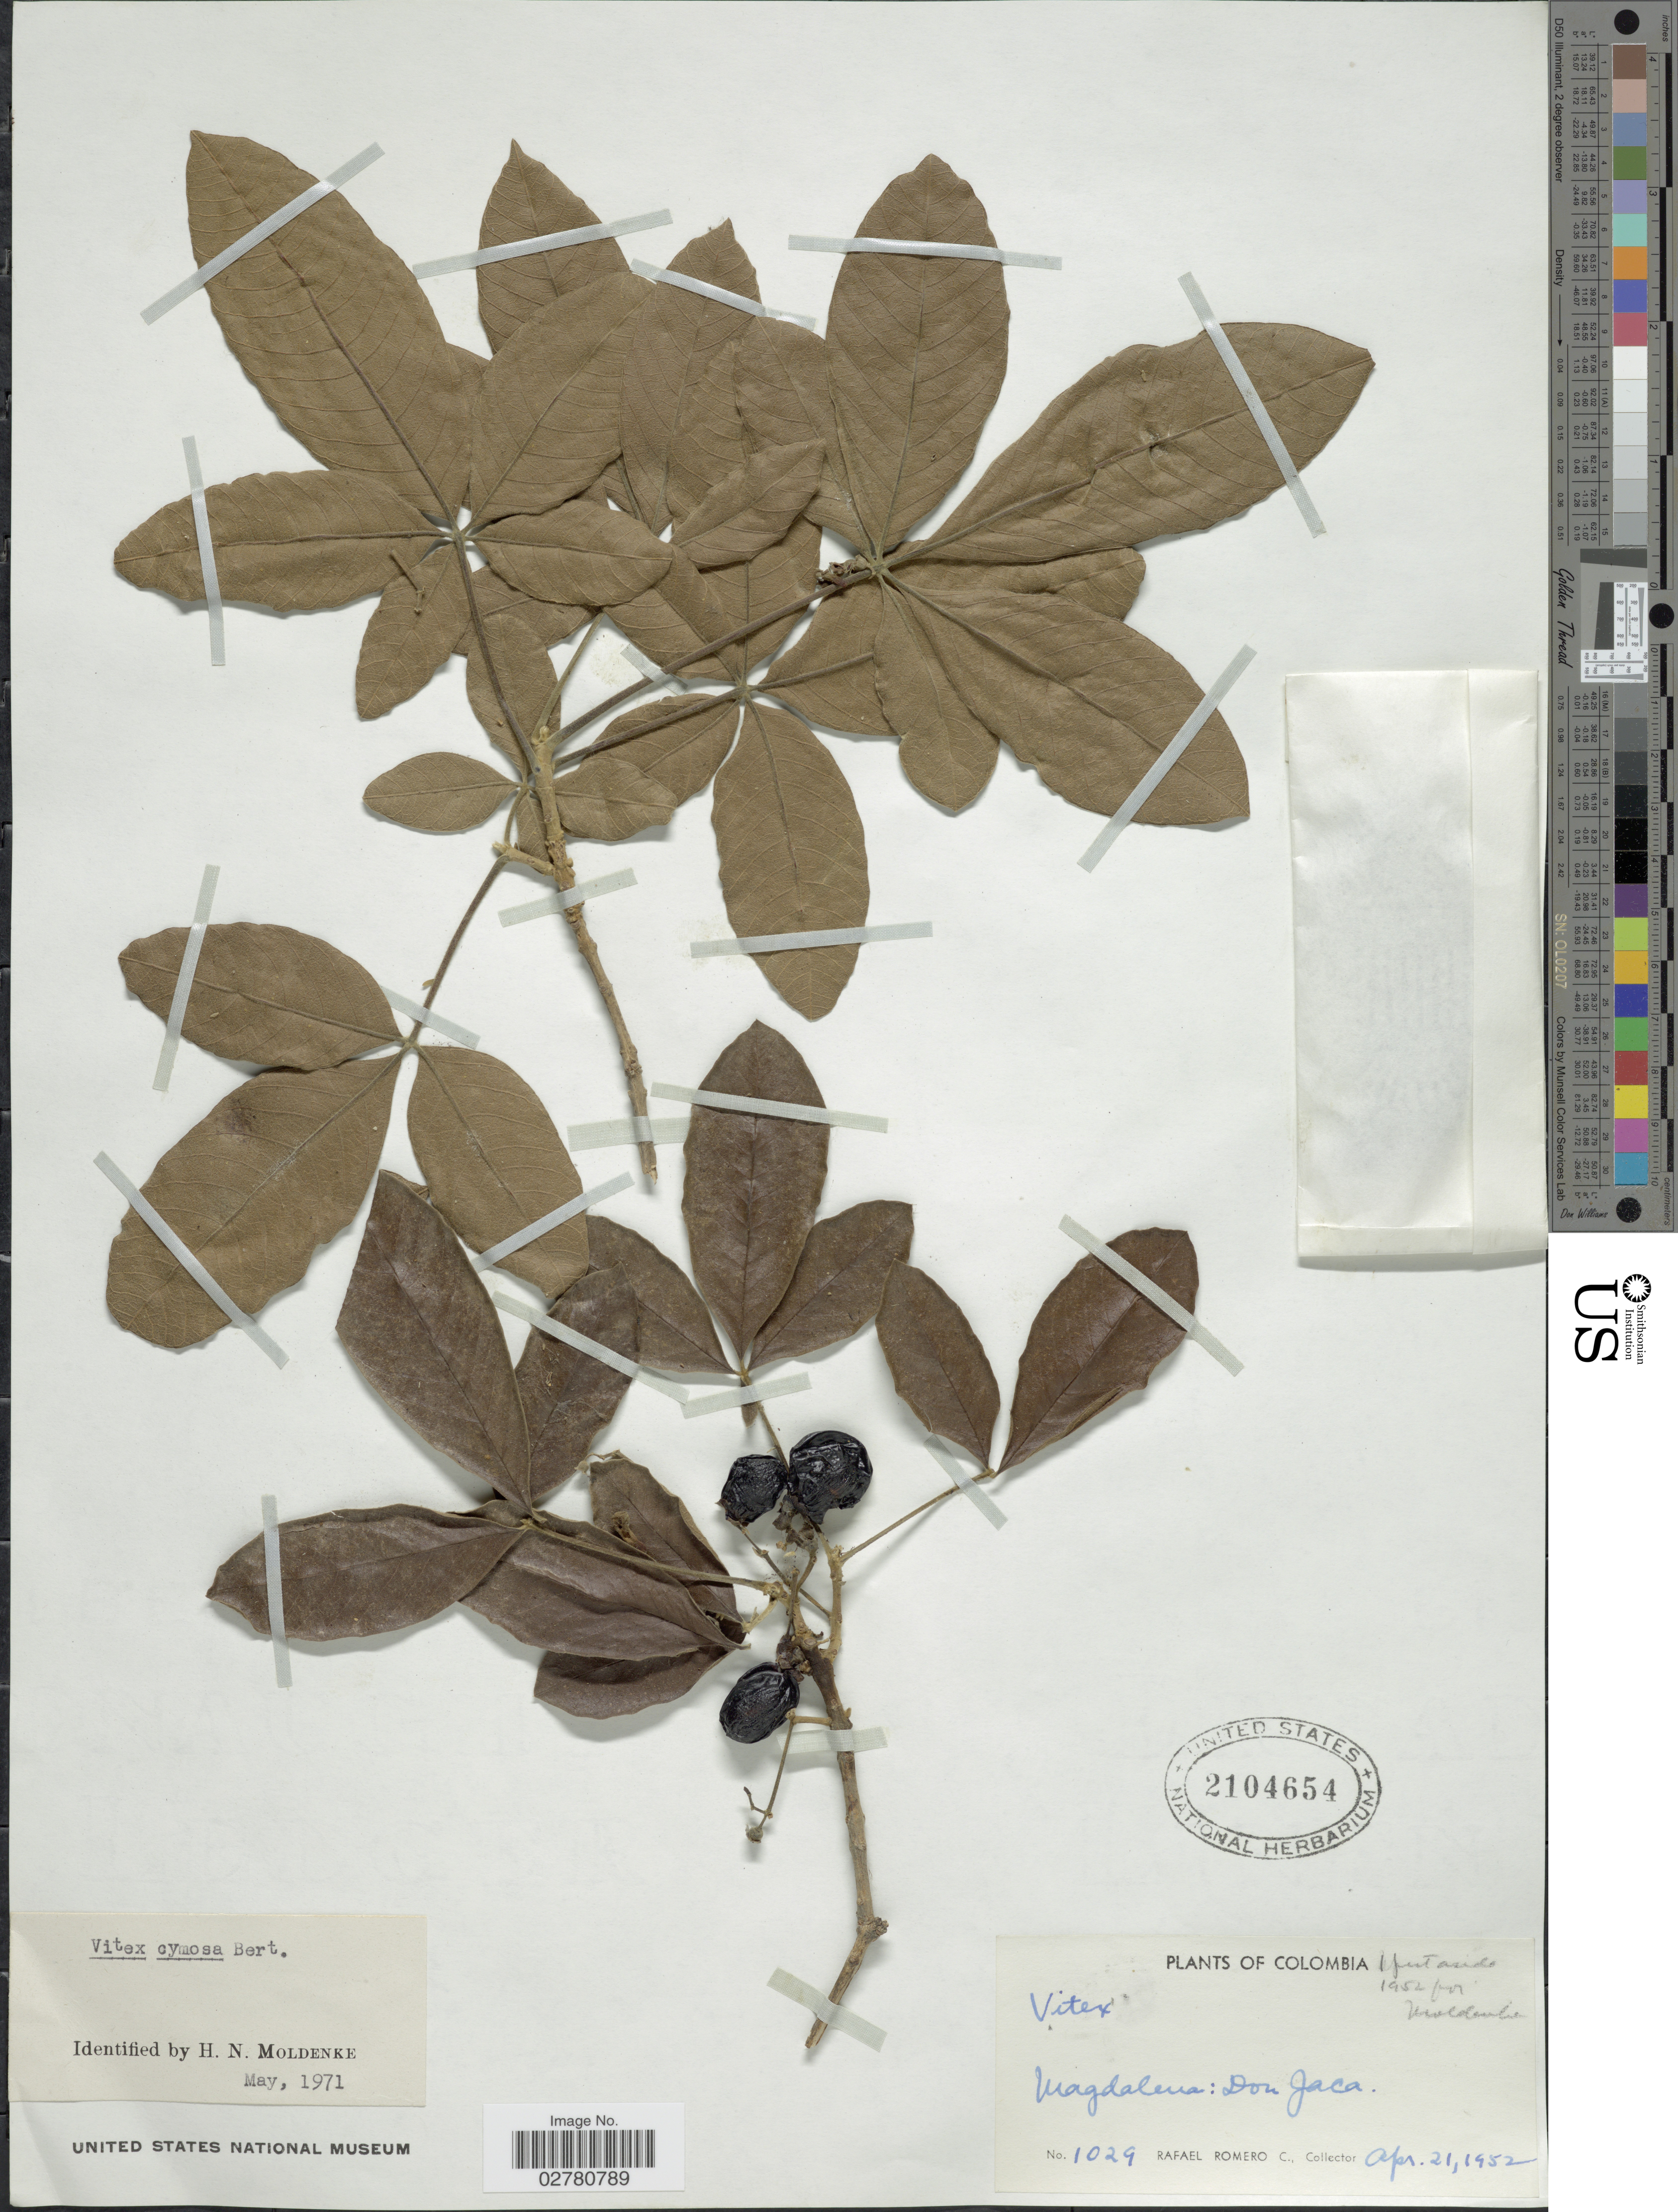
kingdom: Plantae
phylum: Tracheophyta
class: Magnoliopsida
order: Lamiales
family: Lamiaceae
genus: Vitex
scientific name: Vitex cymosa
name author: Bertero ex Spreng.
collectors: R. Romero Castañeda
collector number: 1029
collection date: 1952-04-21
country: Colombia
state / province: Magdalena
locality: Don Jaca.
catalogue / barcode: US 2104654